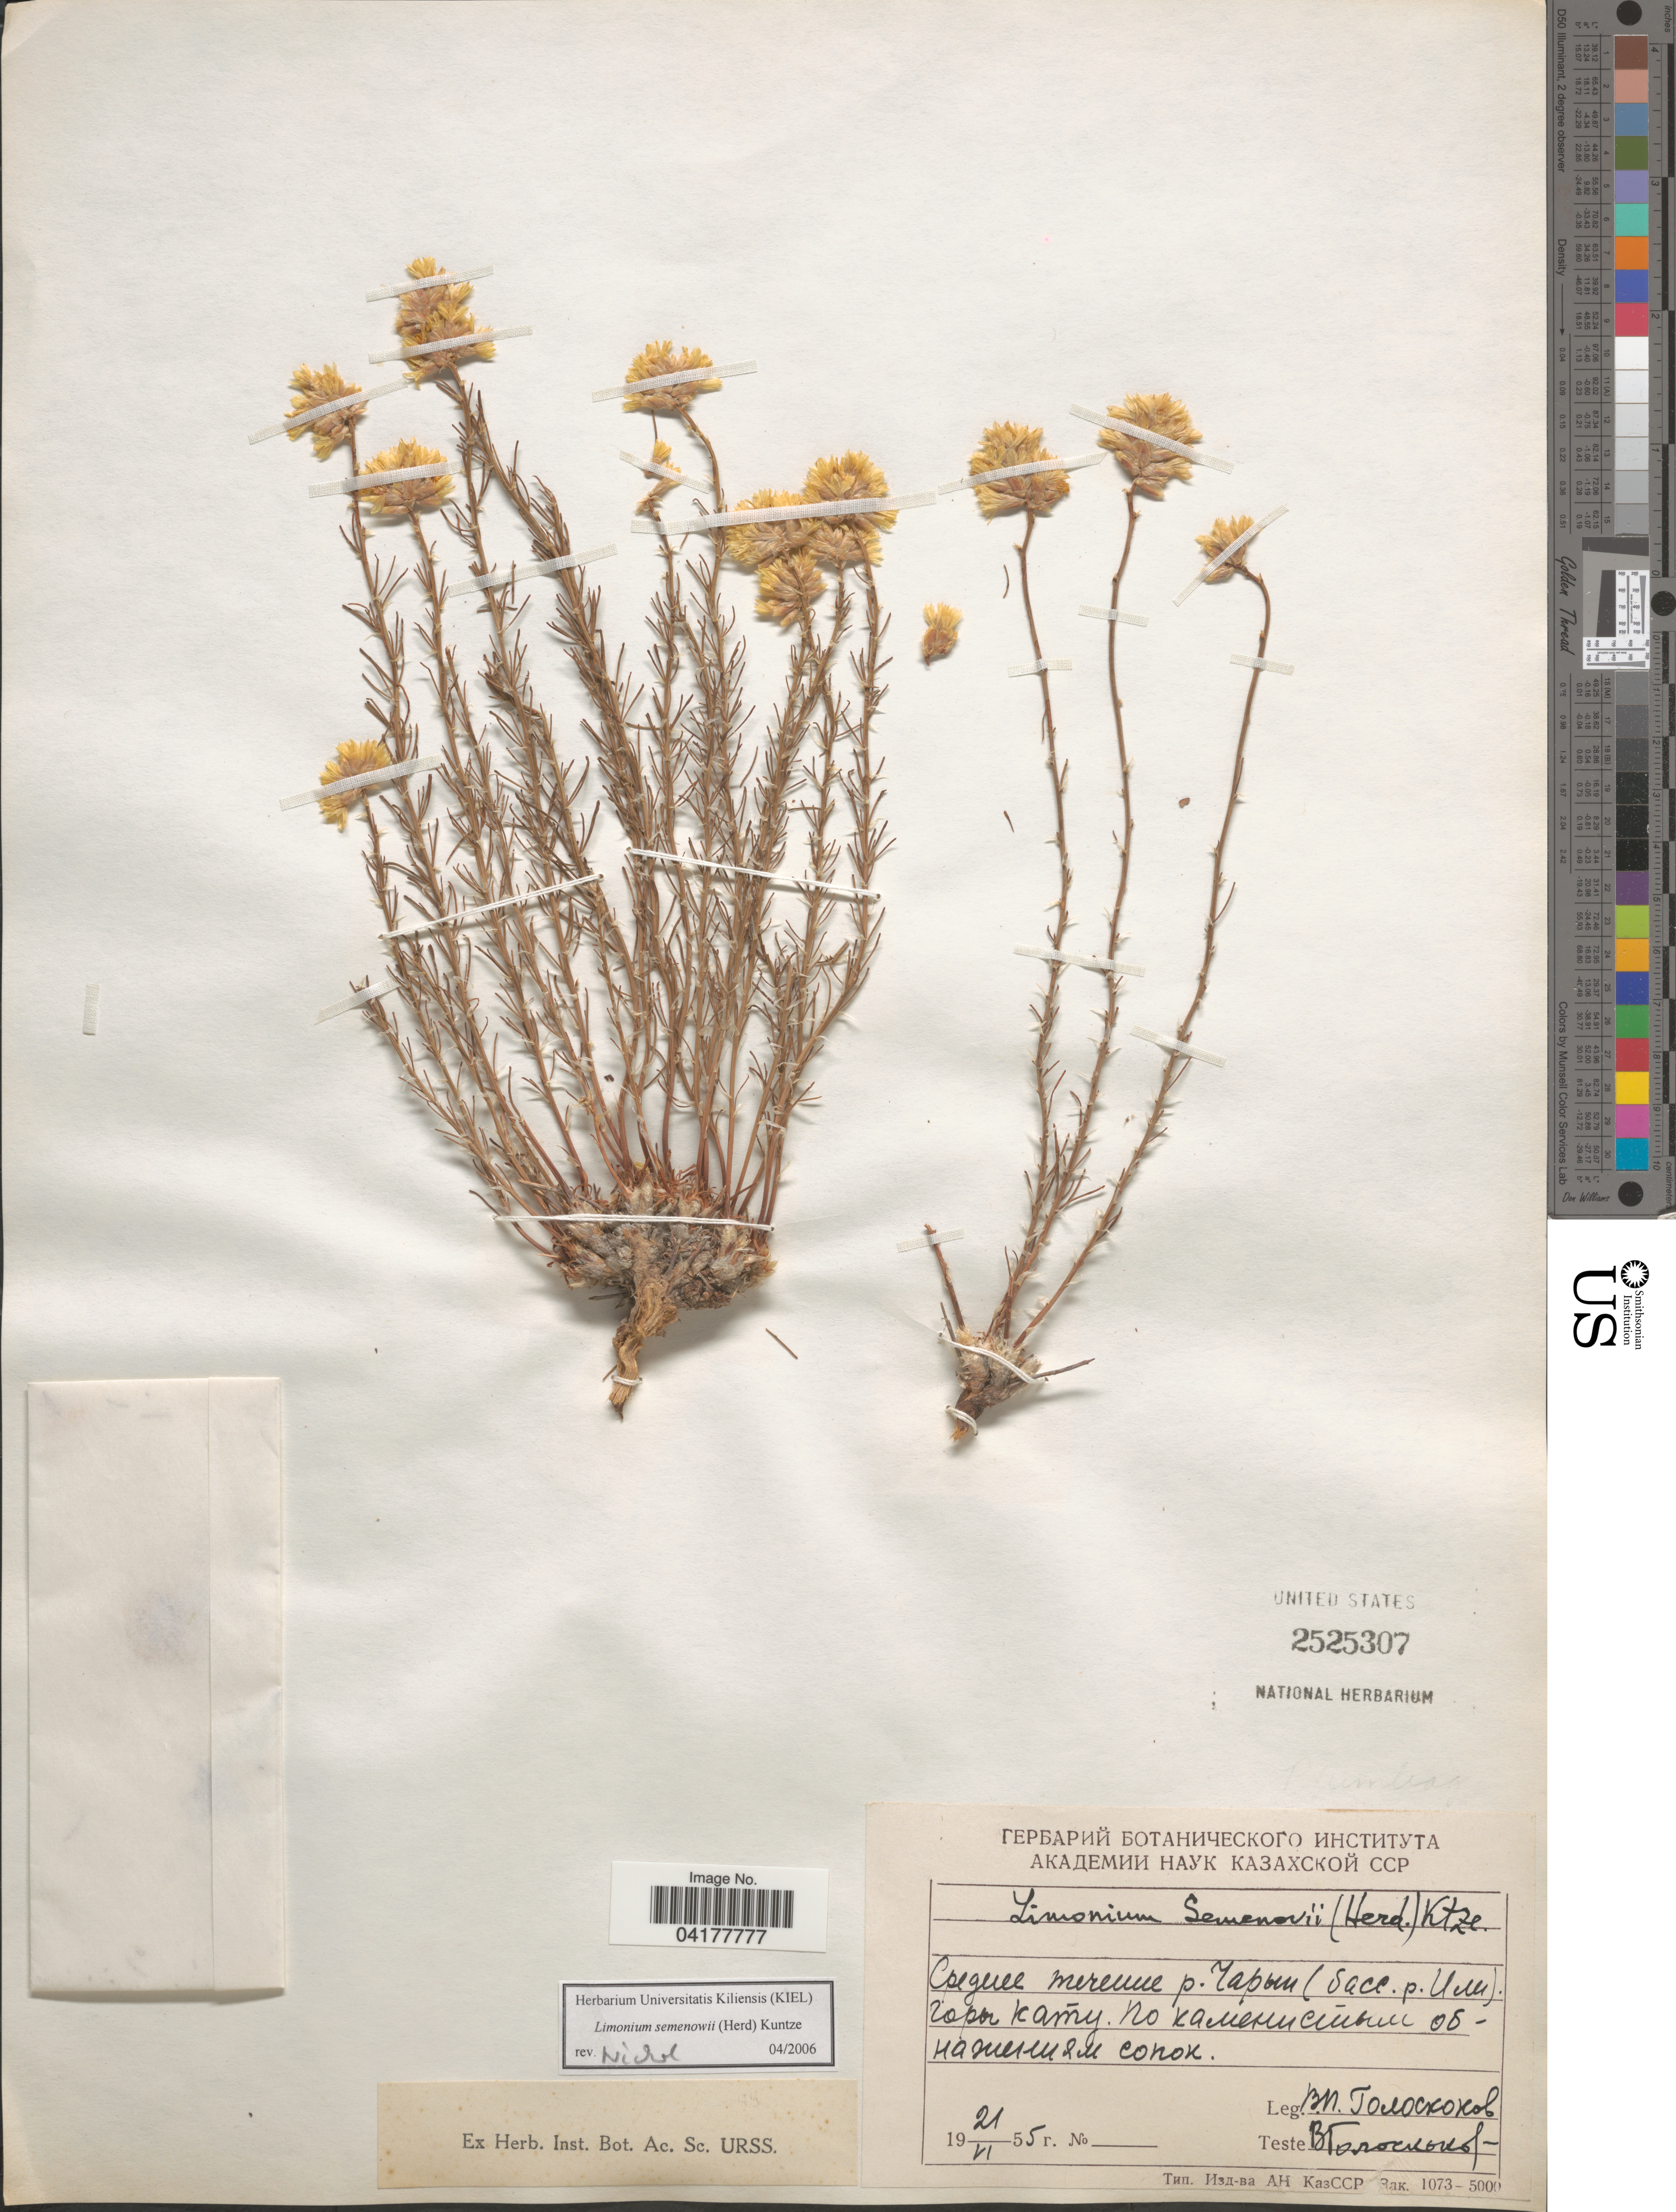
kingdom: Plantae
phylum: Tracheophyta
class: Magnoliopsida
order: Caryophyllales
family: Plumbaginaceae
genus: Limonium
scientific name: Limonium semenovii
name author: (Herder) Kuntze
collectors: V. P. Goloskokov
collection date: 1955-06-21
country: Kazakhstan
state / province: Almaty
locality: River Cahryn (Basin of river Ili)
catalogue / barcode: US 2525307